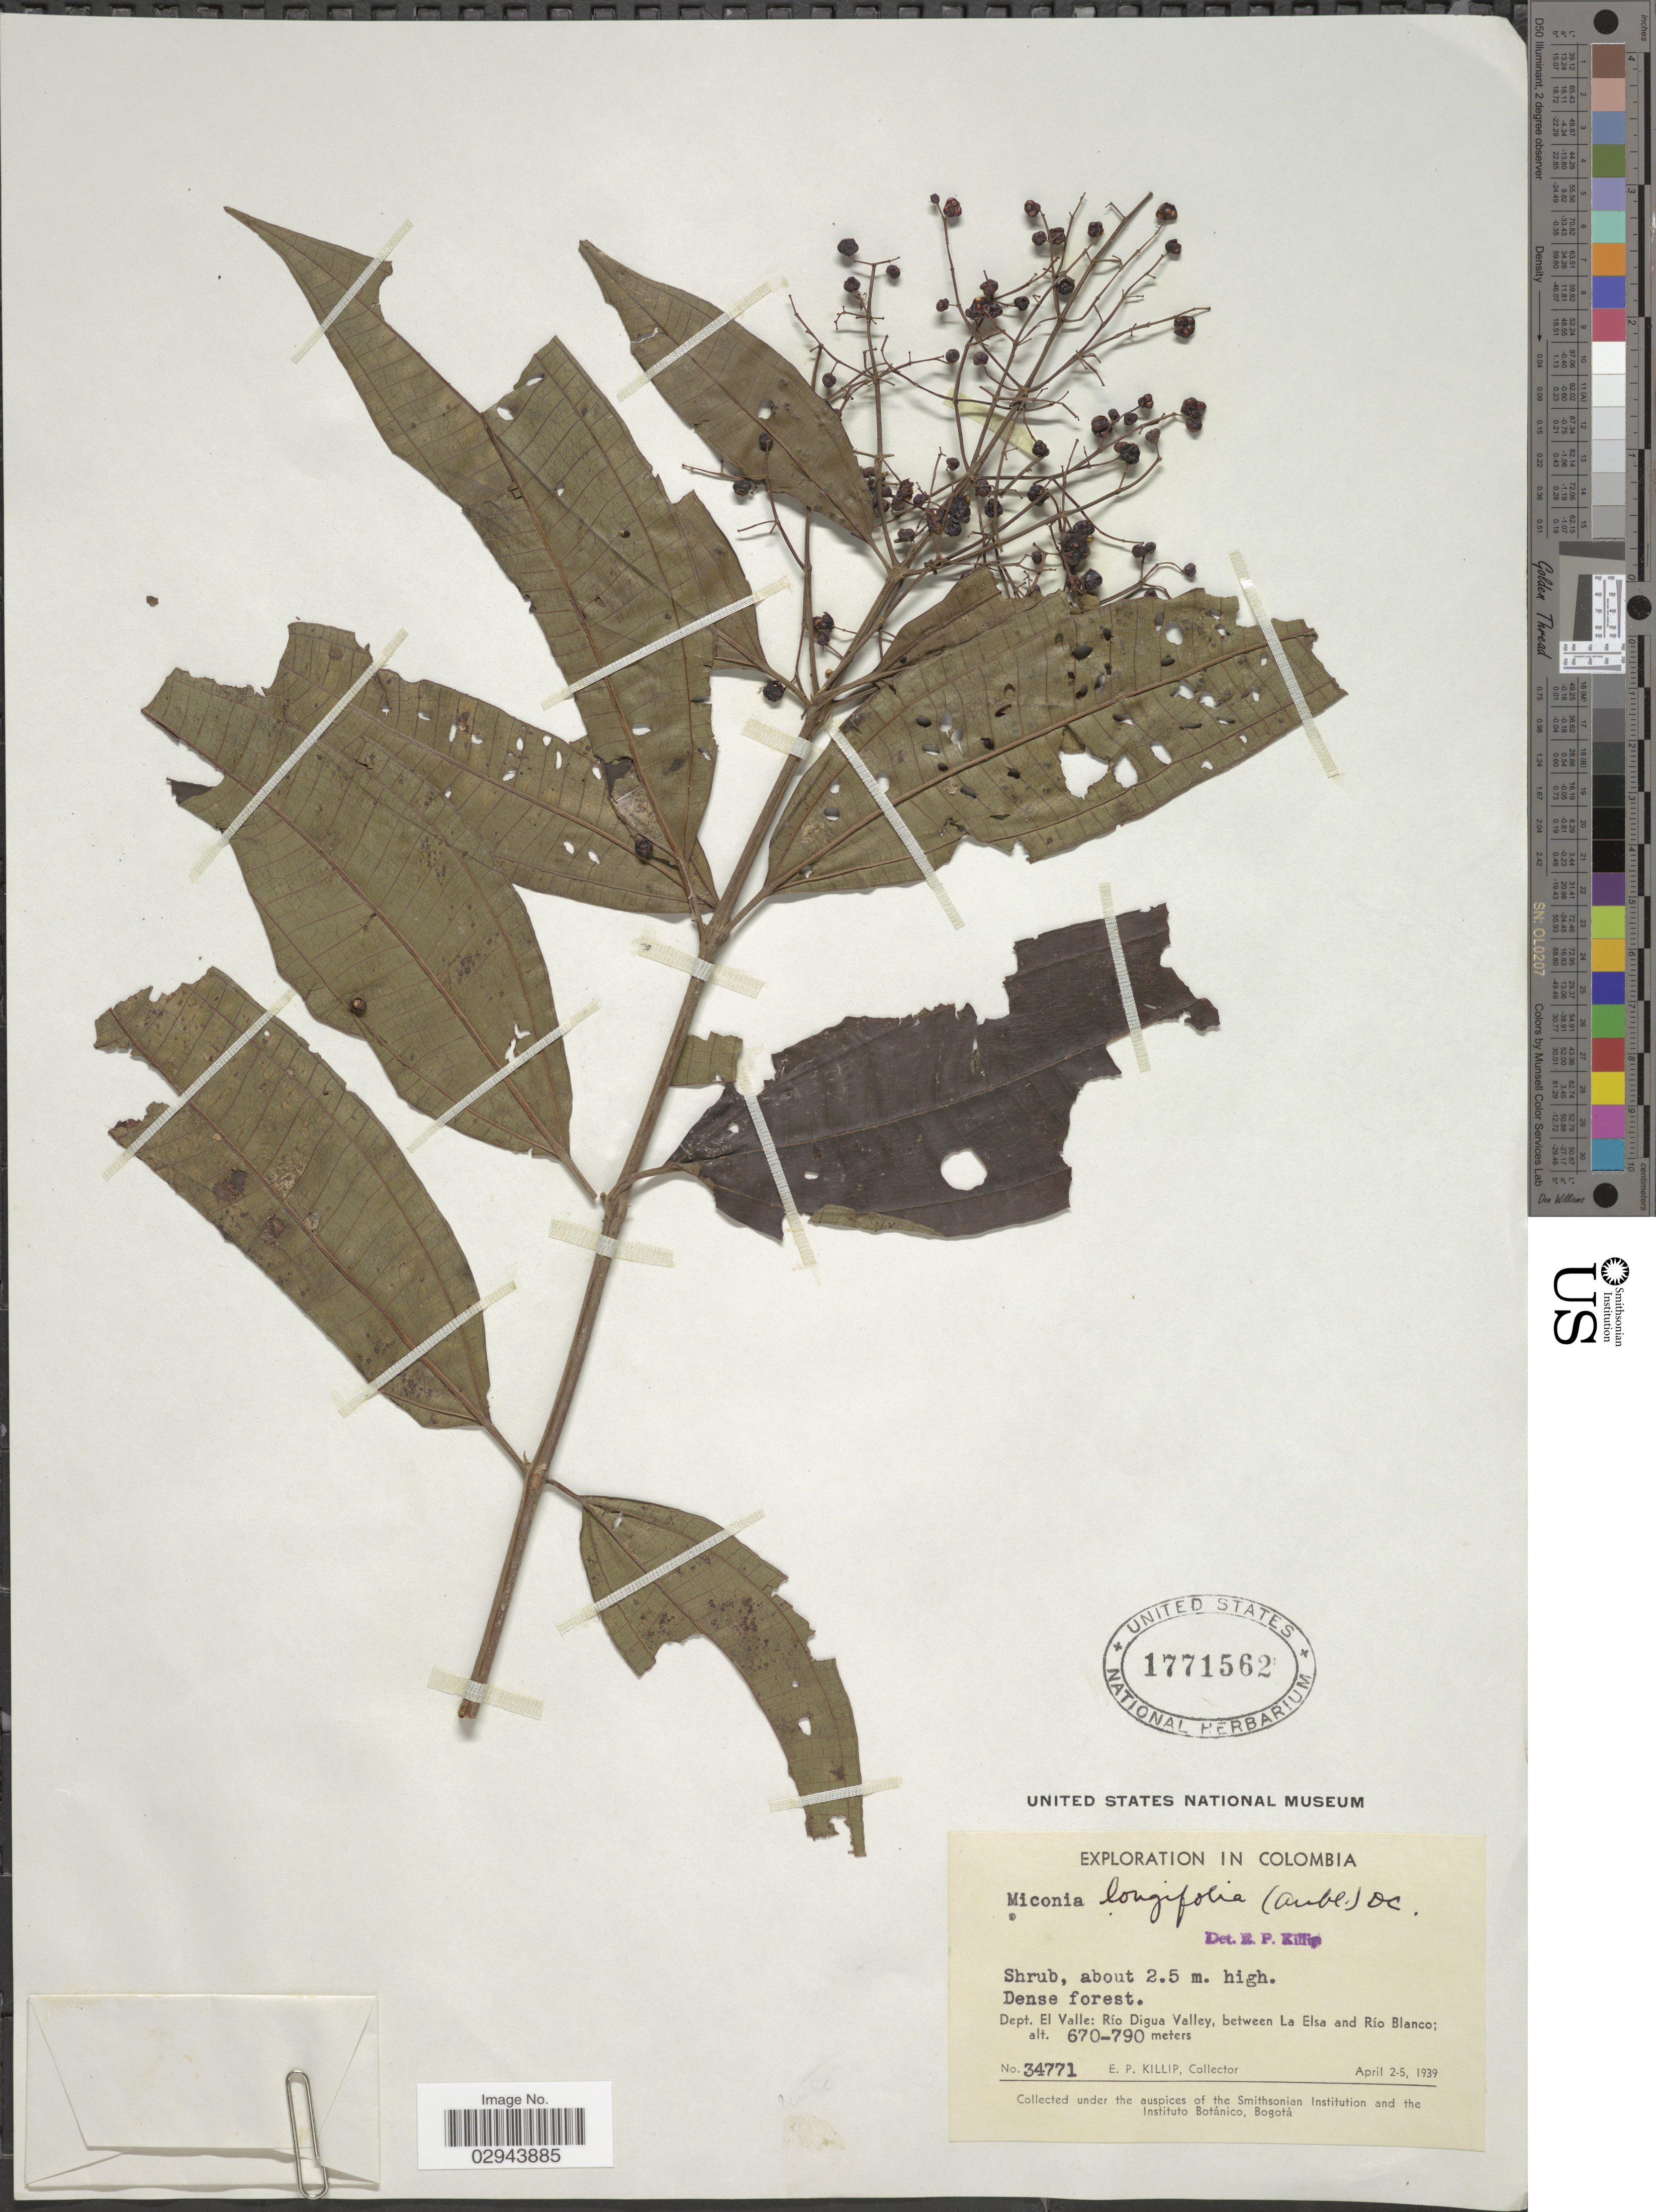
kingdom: Plantae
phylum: Tracheophyta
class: Magnoliopsida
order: Myrtales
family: Melastomataceae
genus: Miconia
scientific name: Miconia ternatifolia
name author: Triana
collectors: E. P. Killip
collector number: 34771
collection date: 1939-04-02/1939-04-05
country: Colombia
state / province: Valle del Cauca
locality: Dept. El Valle: Río Digua Valley, between La Elsa and Río Blanco.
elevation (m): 670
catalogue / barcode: US 1771562